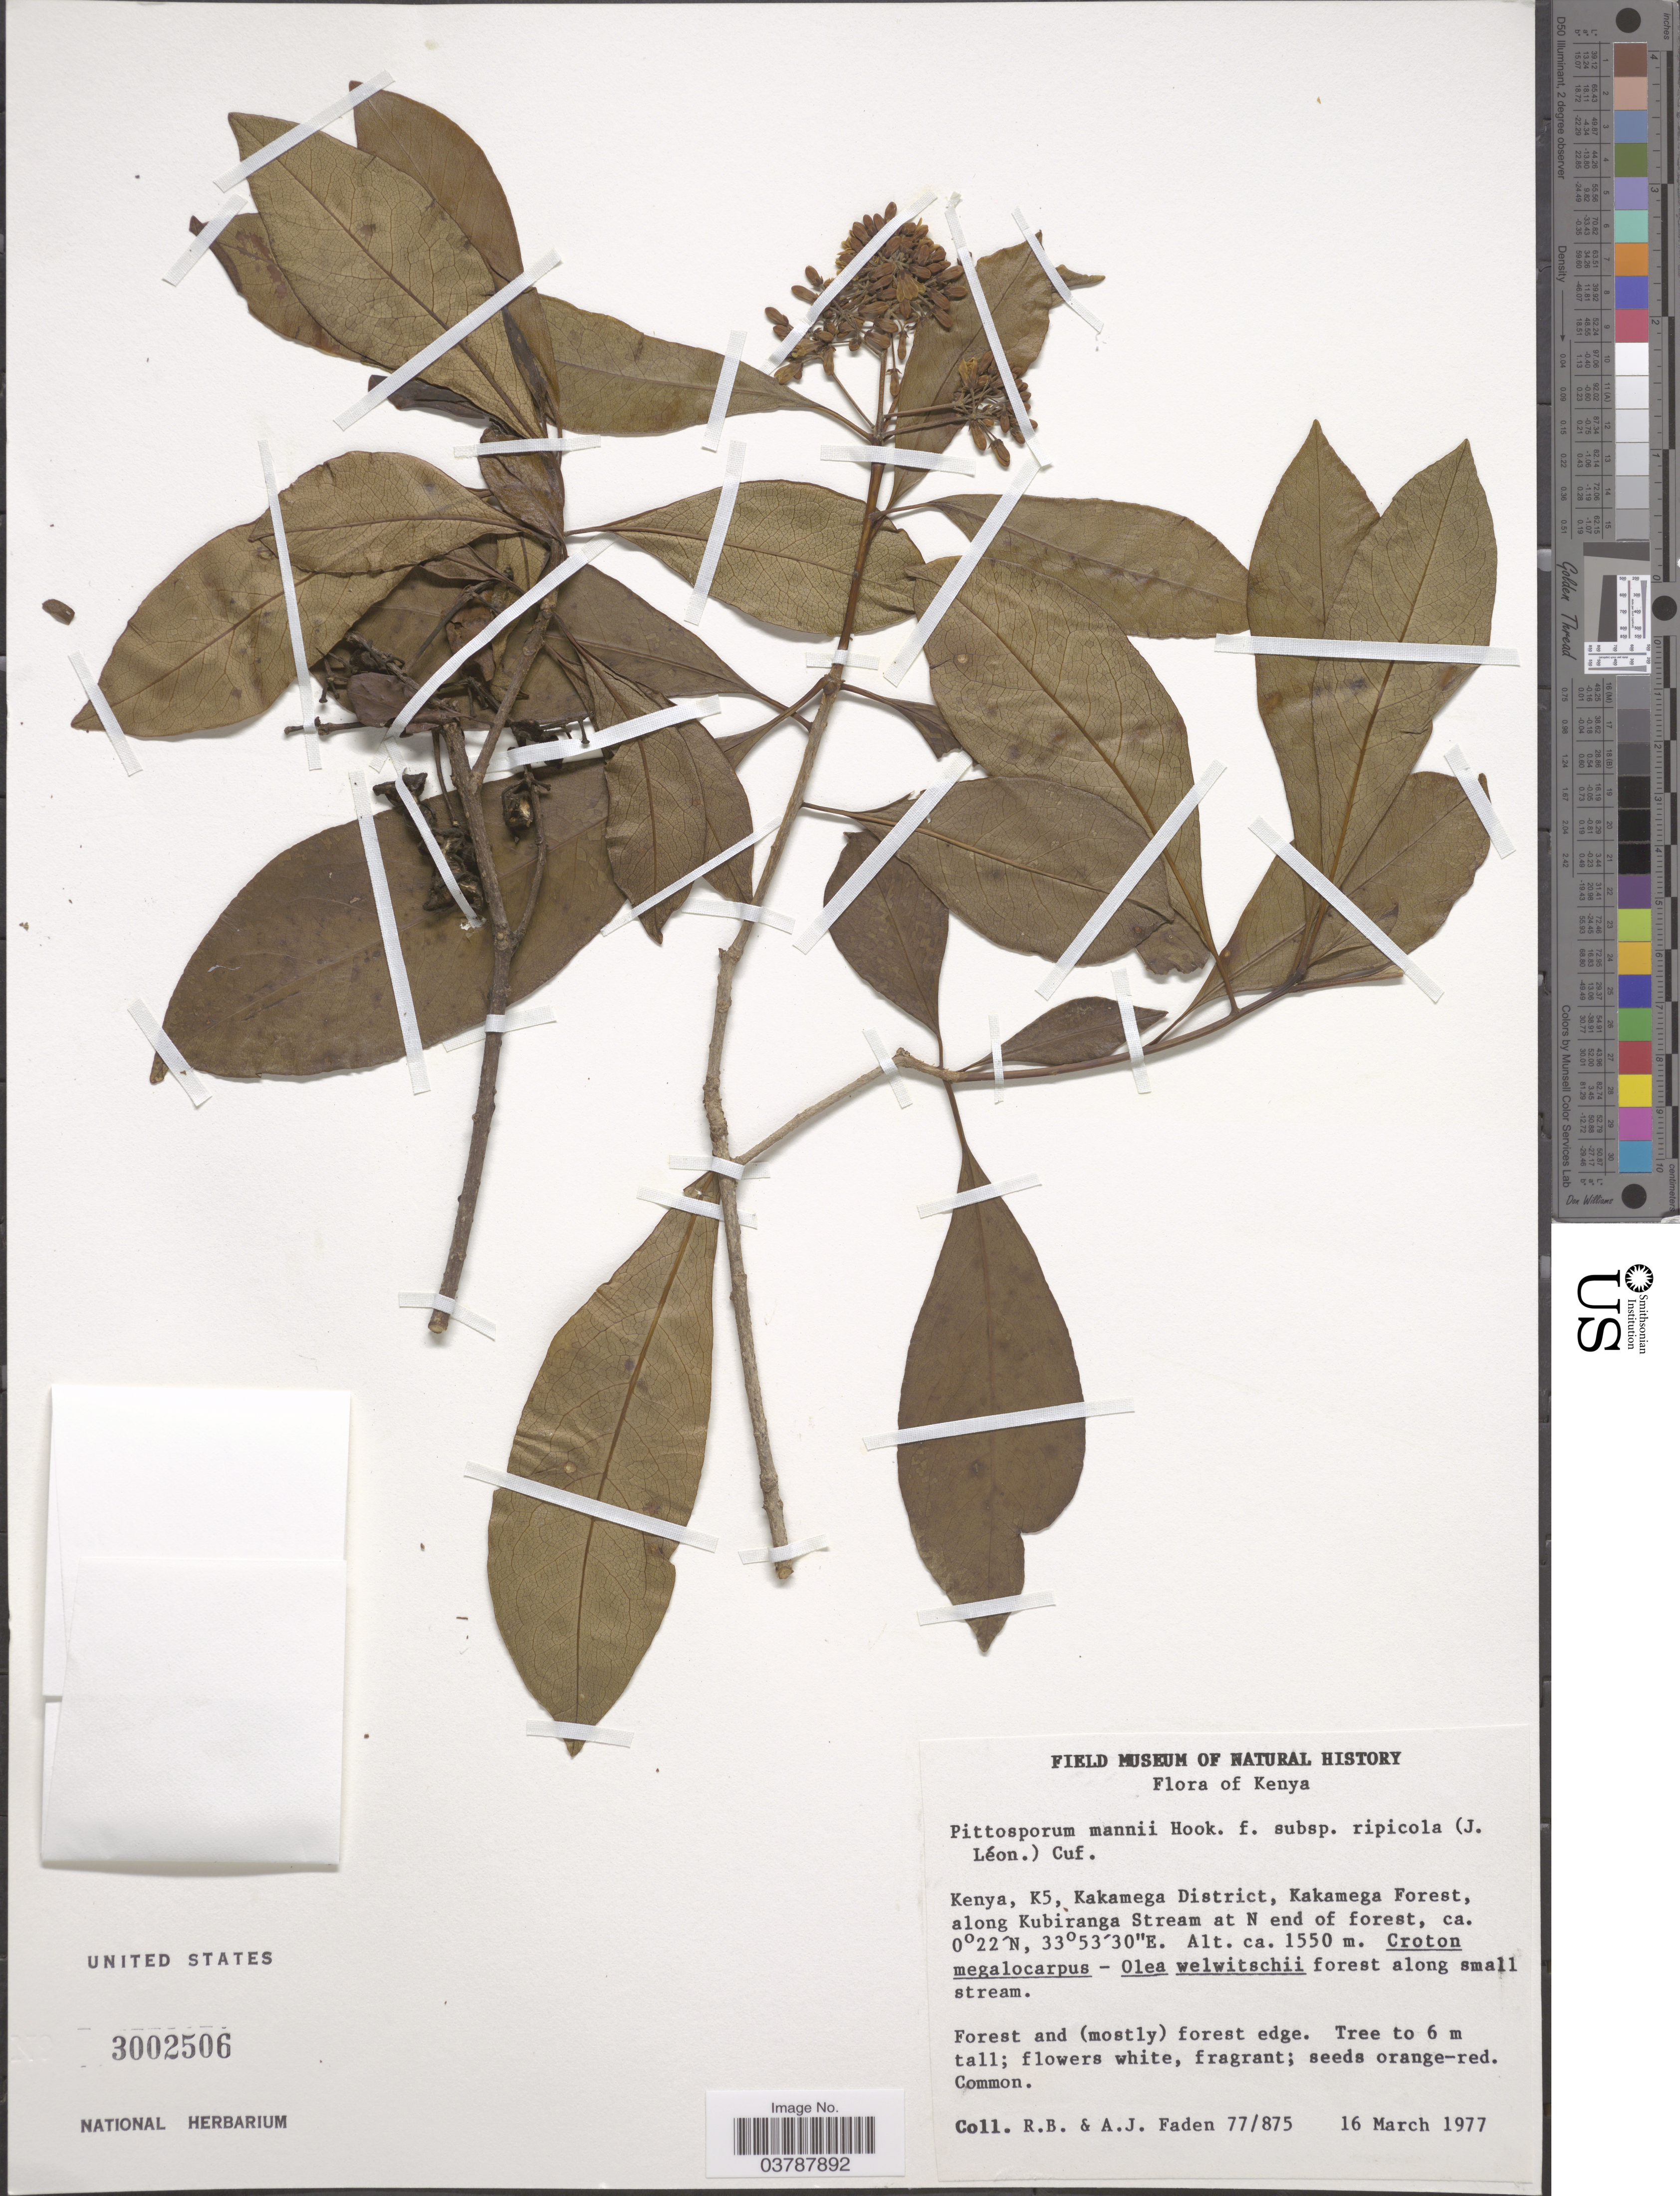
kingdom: Plantae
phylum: Tracheophyta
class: Magnoliopsida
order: Apiales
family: Pittosporaceae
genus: Pittosporum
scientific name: Pittosporum mannii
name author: Hook. f.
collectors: R. B. Faden & A. J. Faden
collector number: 77/875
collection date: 1977-03-16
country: Kenya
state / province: Kakamega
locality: K5, Kakamega District, Kakamega Forest, along Kubiranga Stream at N end of forest.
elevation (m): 1550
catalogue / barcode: US 3002506